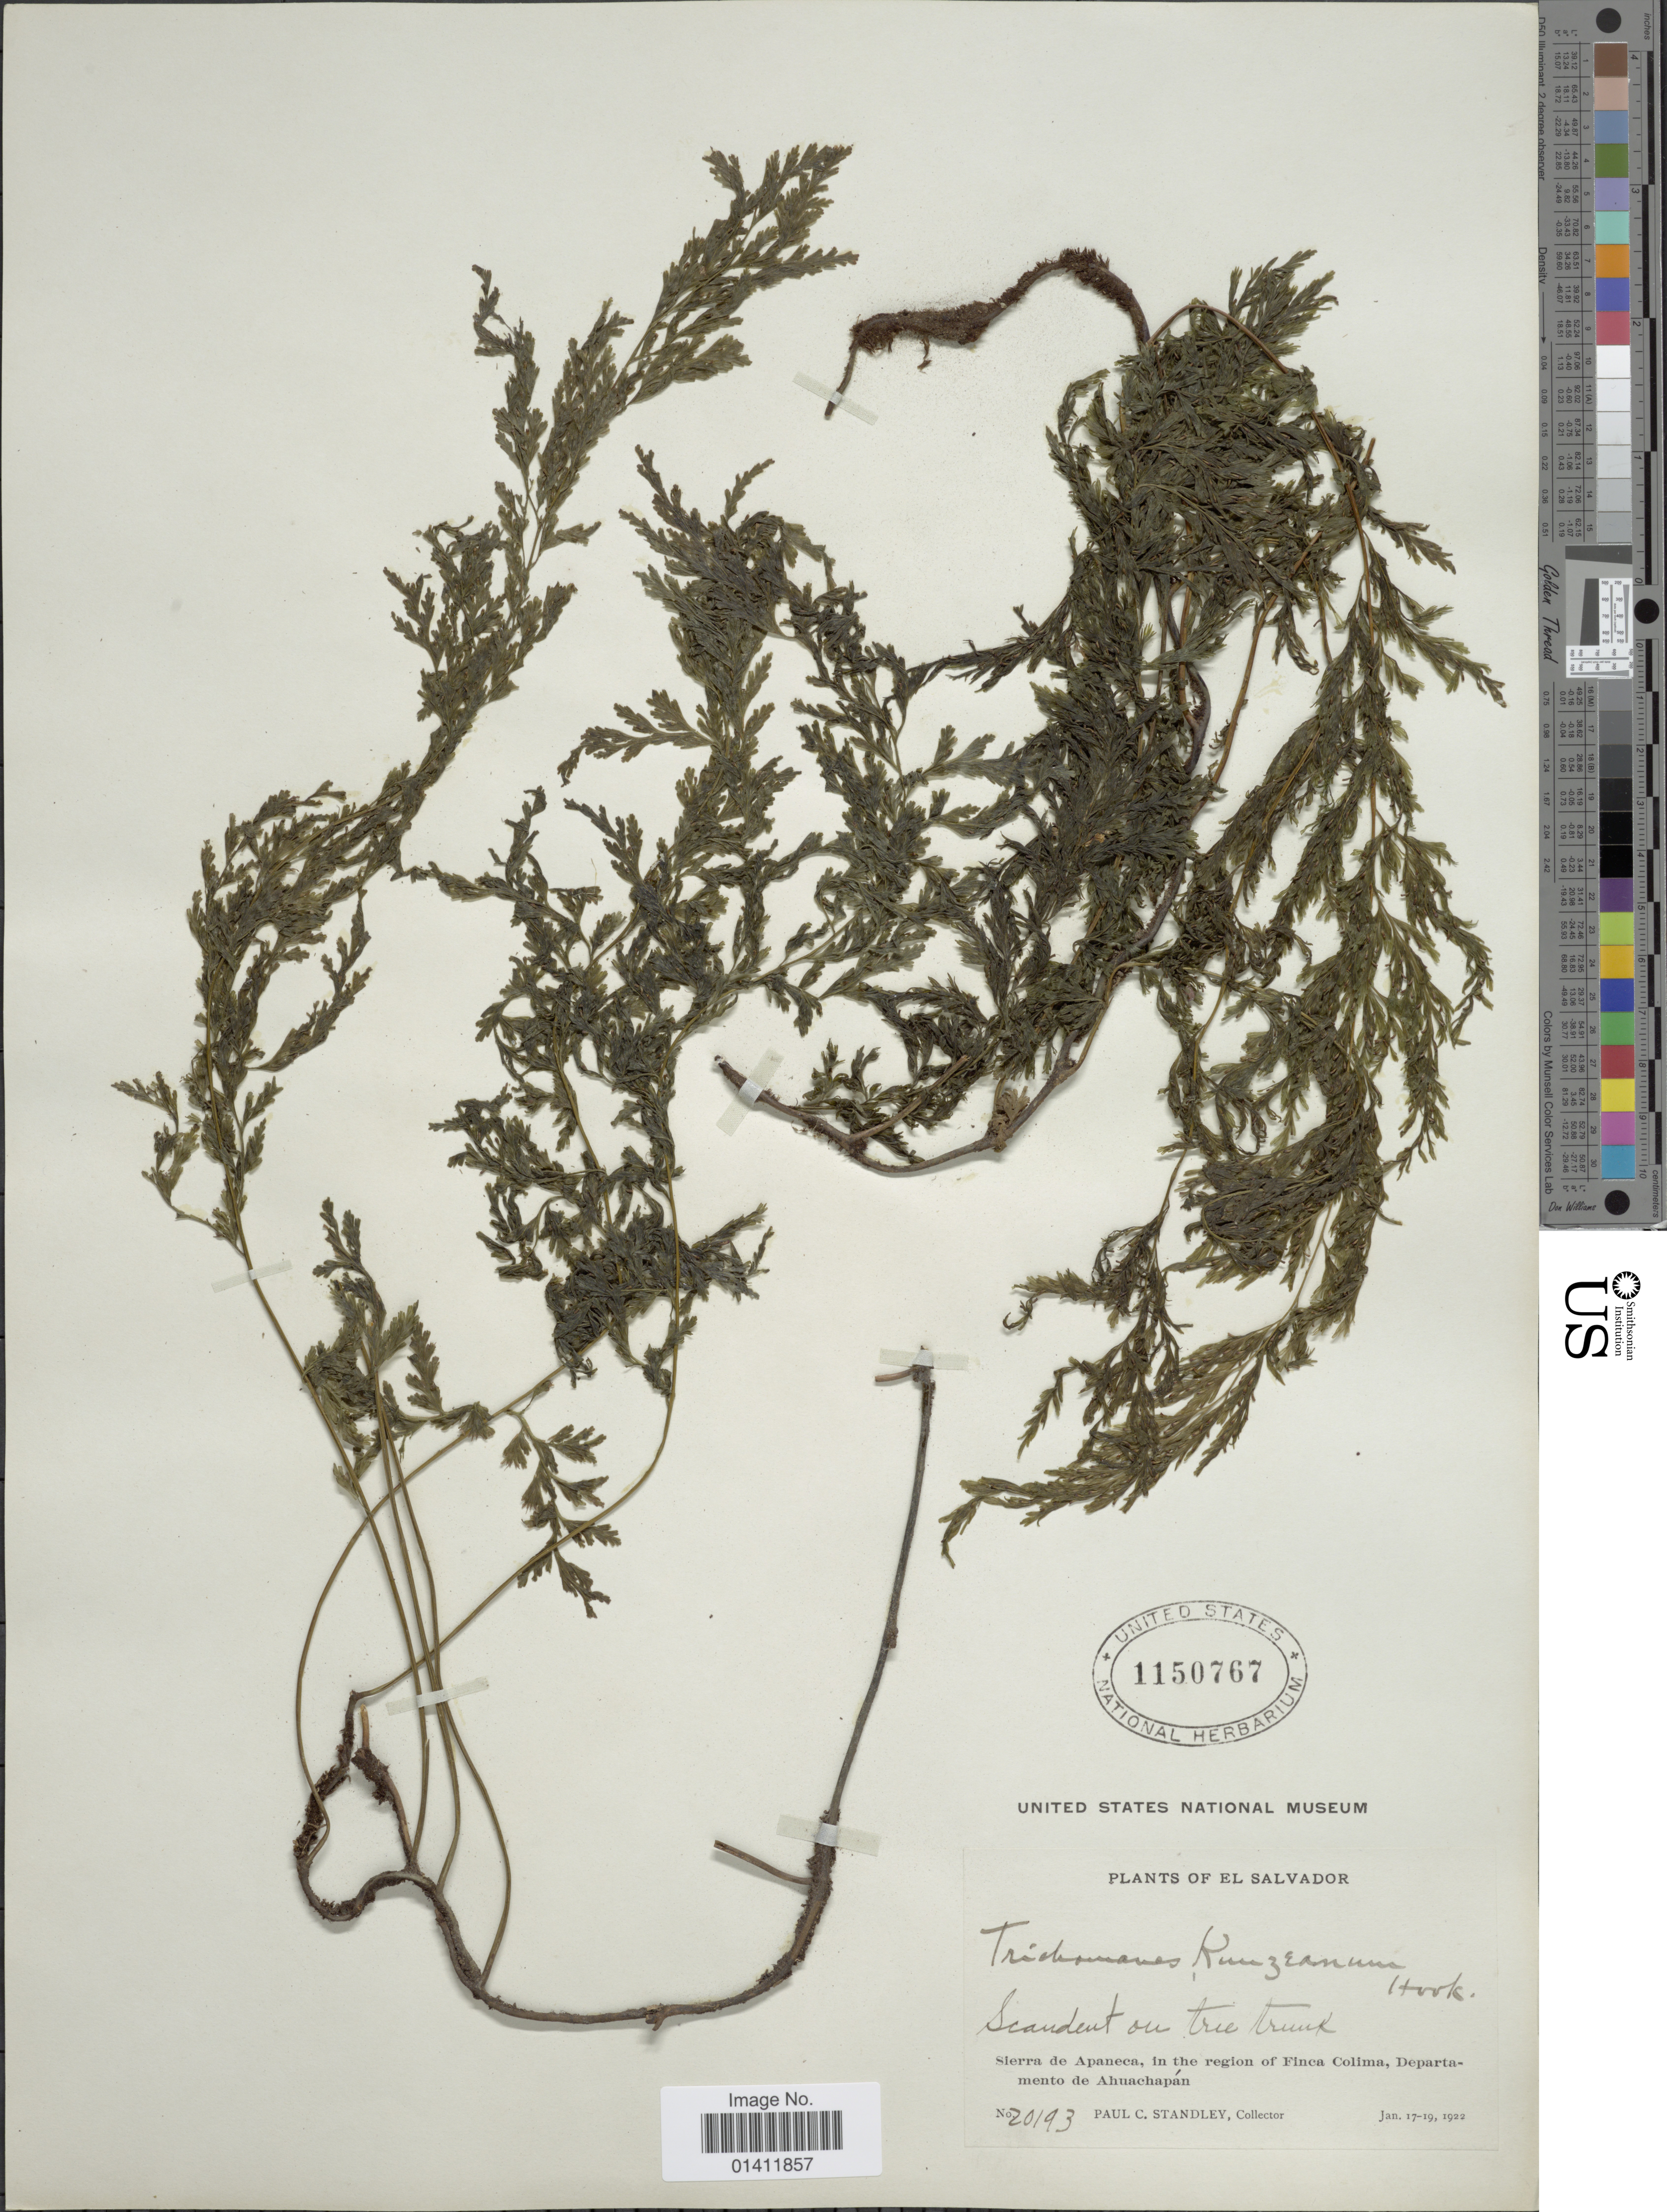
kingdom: Plantae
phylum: Tracheophyta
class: Polypodiopsida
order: Hymenophyllales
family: Hymenophyllaceae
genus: Vandenboschia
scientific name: Vandenboschia radicans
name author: (Sw.) Copel.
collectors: P. C. Standley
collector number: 20193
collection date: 1922-01-17/1922-01-19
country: El Salvador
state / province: Ahuachapan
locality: Sierra de Apaneca, in the region of Finca Colima, Departamento de Ahuachapan.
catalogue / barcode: US 1150767